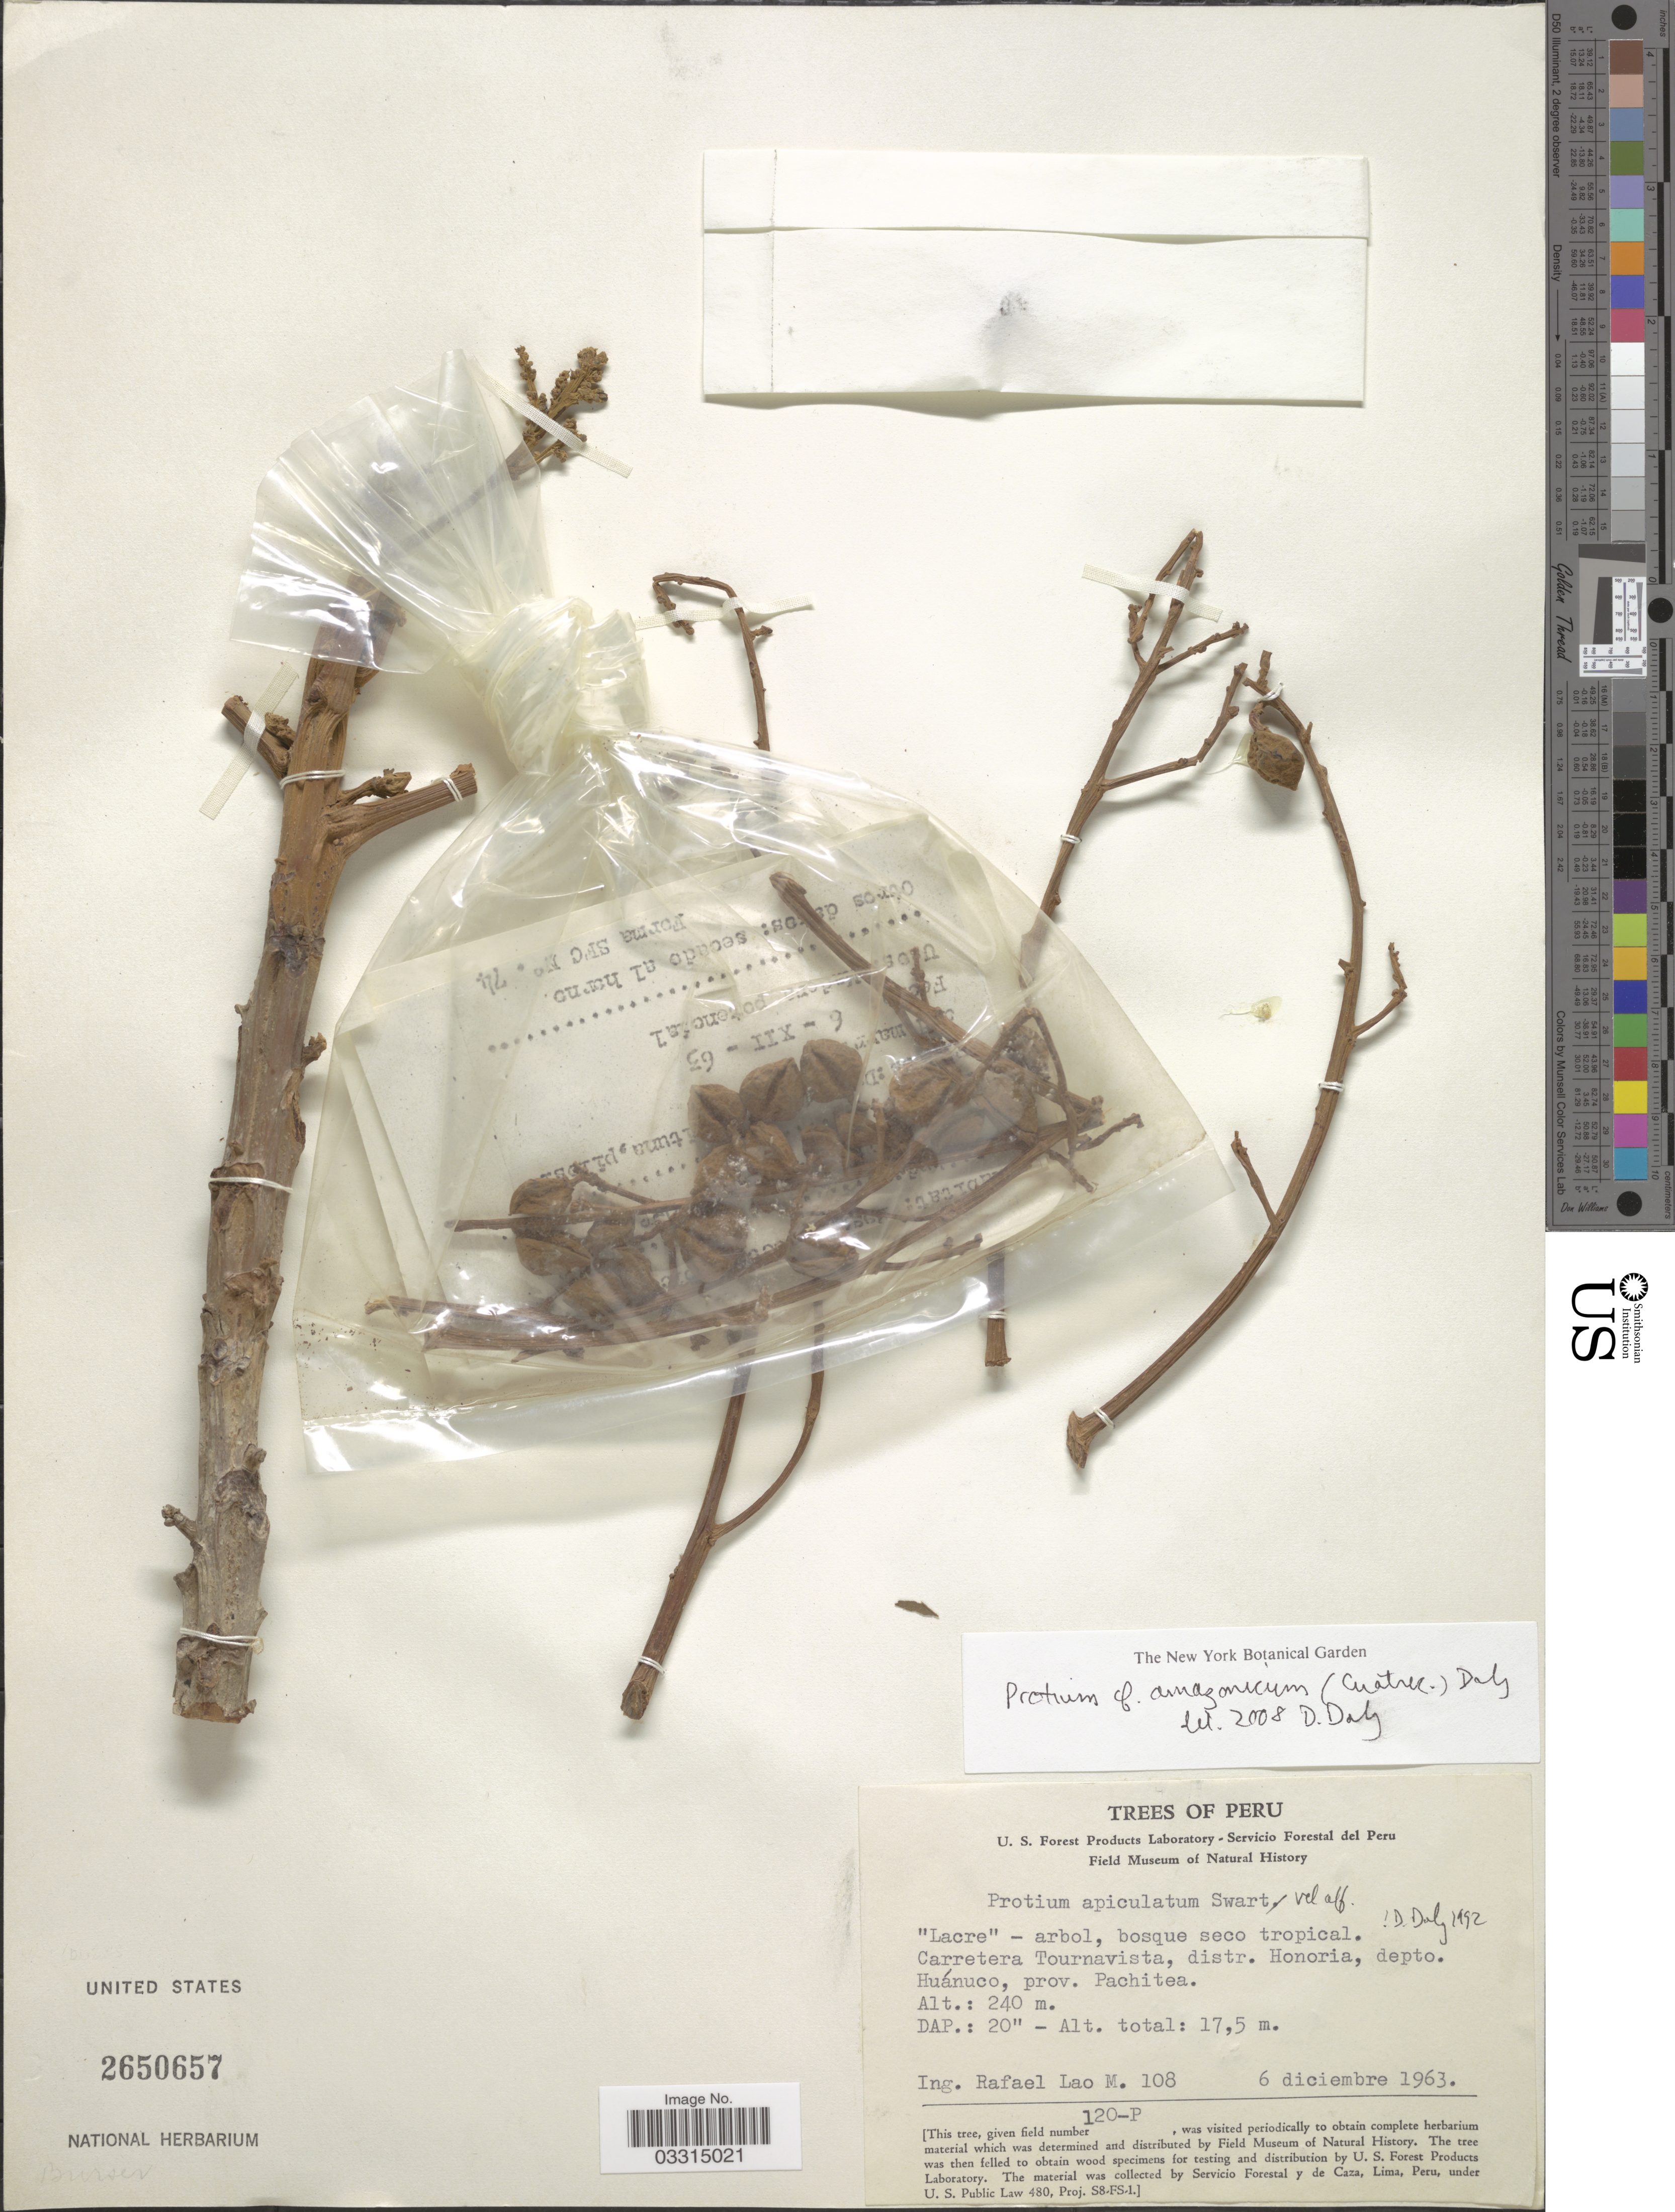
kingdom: Plantae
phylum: Tracheophyta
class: Magnoliopsida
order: Sapindales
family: Burseraceae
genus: Protium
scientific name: Protium amazonicum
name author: (Cuatrec.) Daly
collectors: I. Lao M.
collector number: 108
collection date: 1963-12-06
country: Peru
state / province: Huánuco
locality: Carretera Tournavista, distr. Honoria, depto. Huánuco, prov. Pachitea.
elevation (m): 240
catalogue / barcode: US 2650657